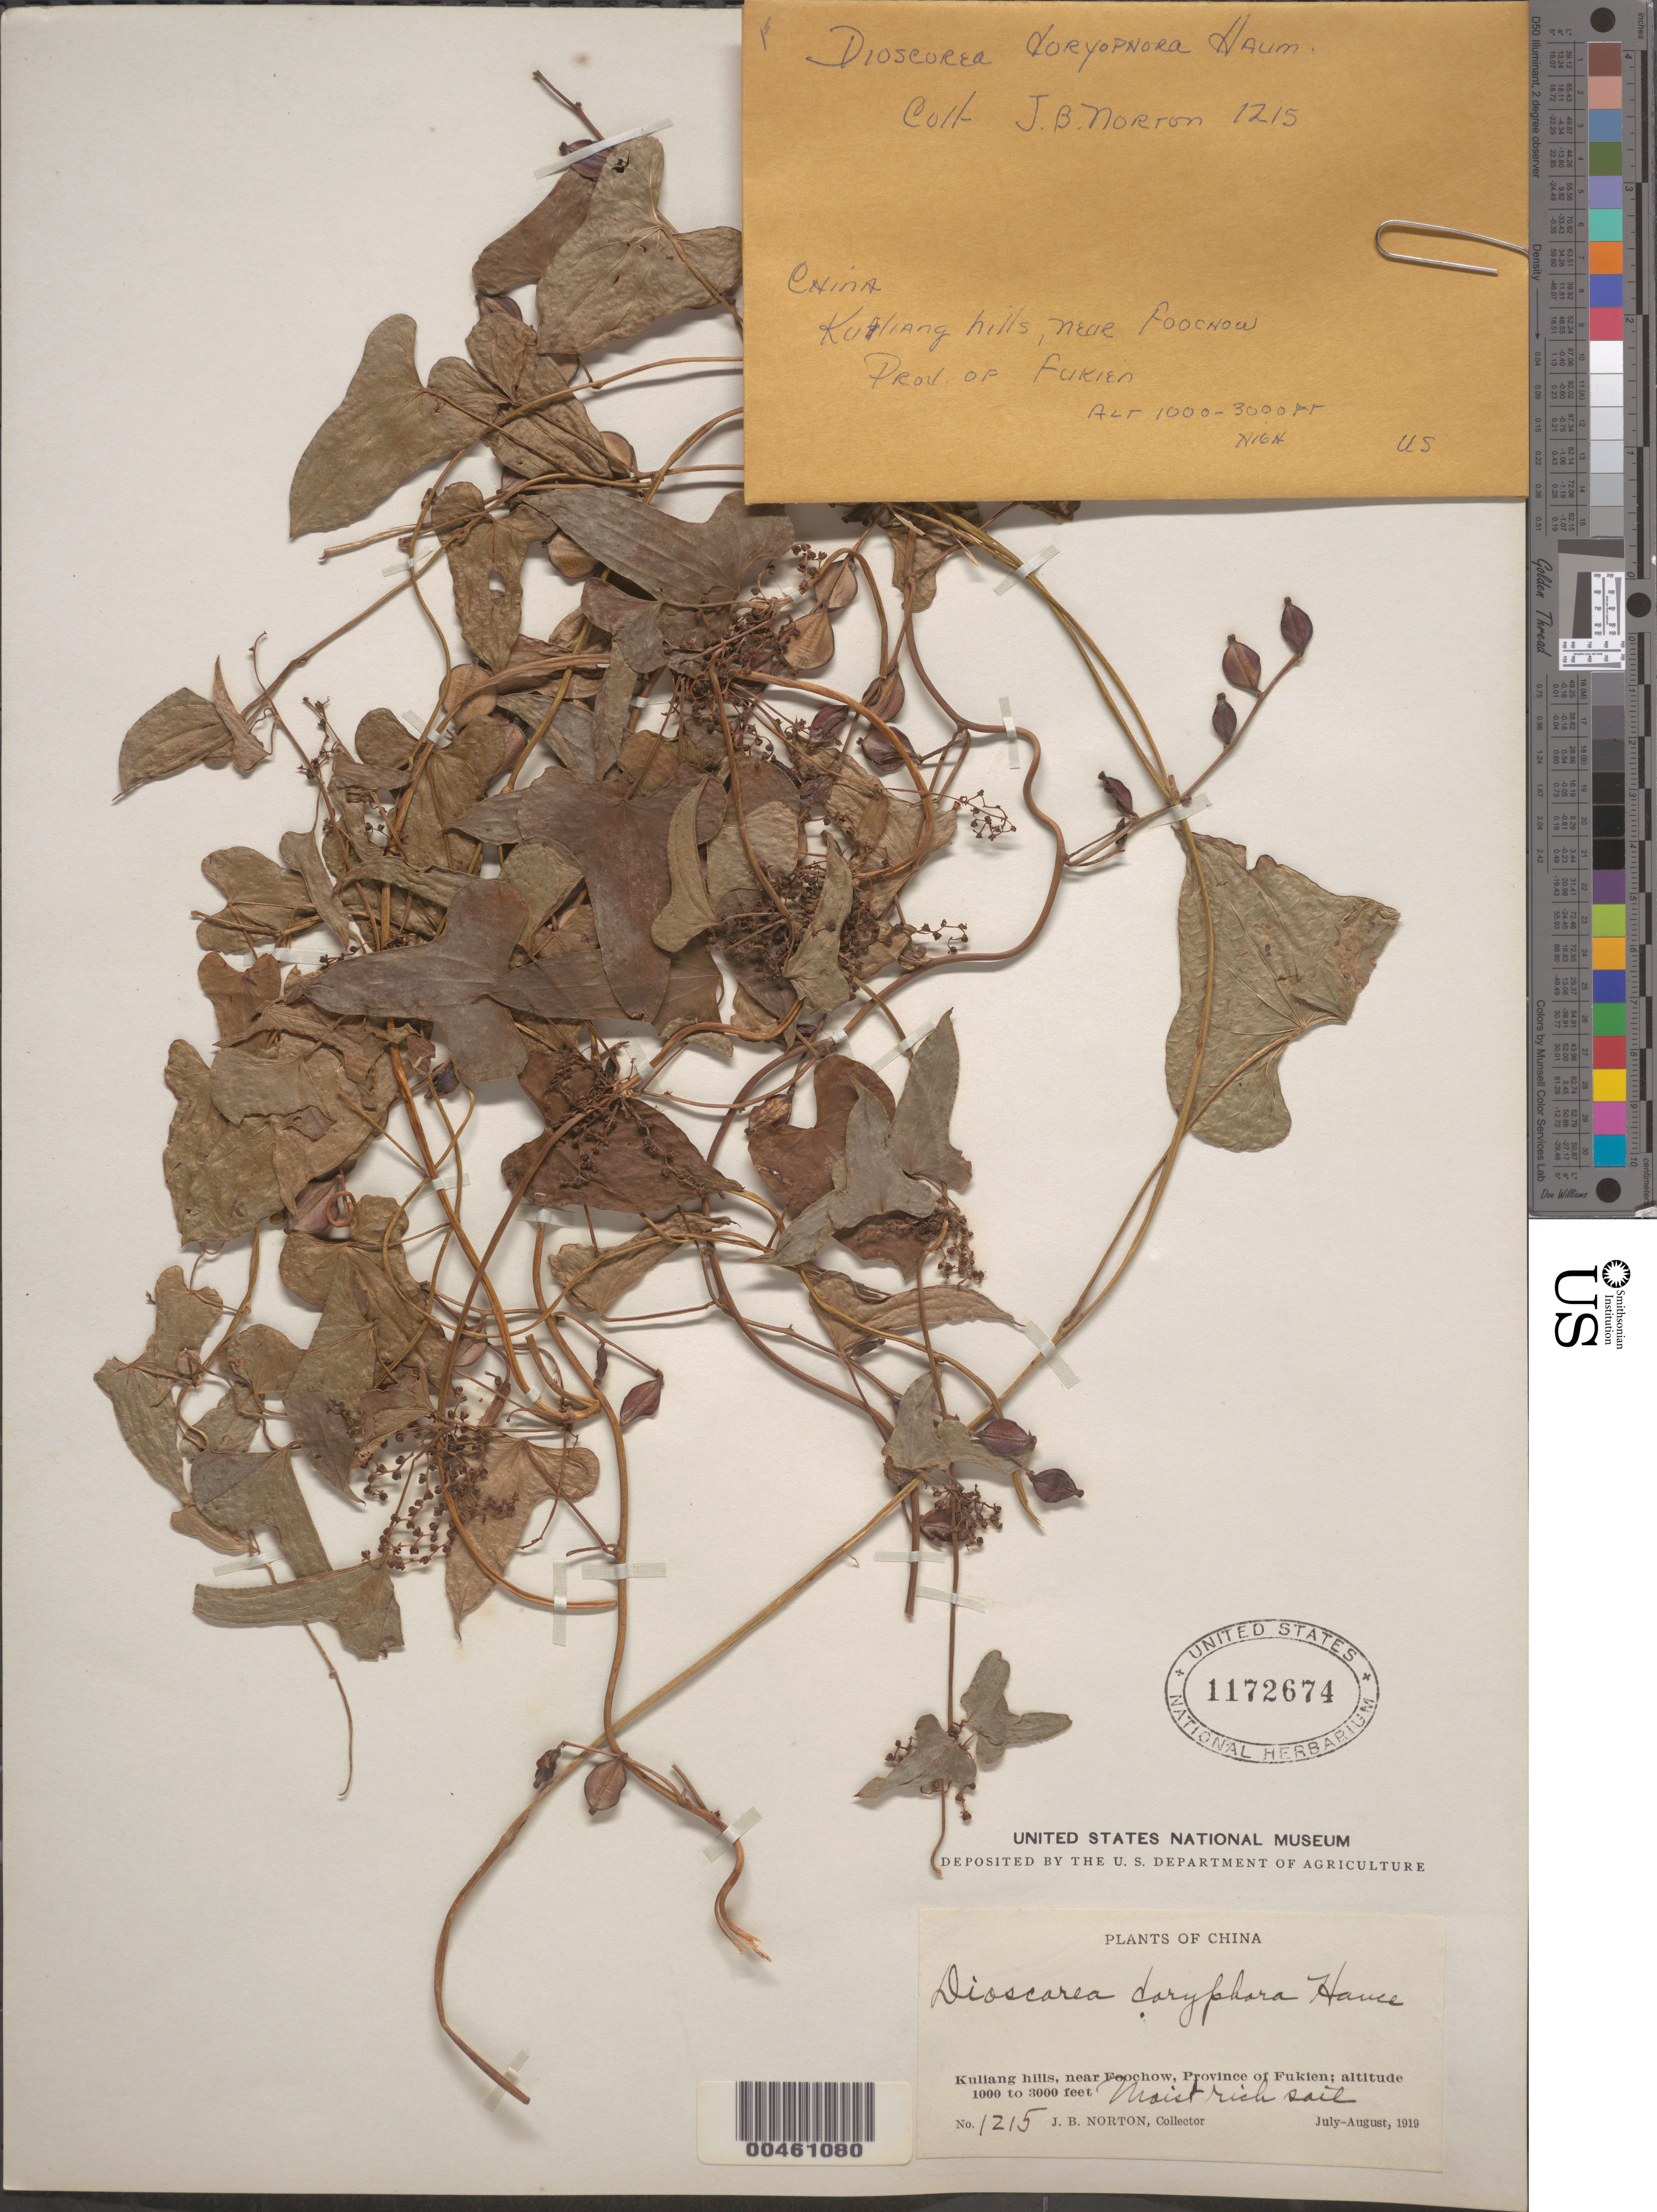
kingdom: Plantae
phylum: Tracheophyta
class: Liliopsida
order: Dioscoreales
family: Dioscoreaceae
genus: Dioscorea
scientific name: Dioscorea doryphora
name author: Hance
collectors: J. Norton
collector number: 1215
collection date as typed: Jul 1919 to -- Aug 1919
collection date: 1919-07/1919-08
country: China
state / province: Fujian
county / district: Foochow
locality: Kuliang Hills [Foochow Dist. = Fuzhou Shi]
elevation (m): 305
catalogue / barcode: US 1172674